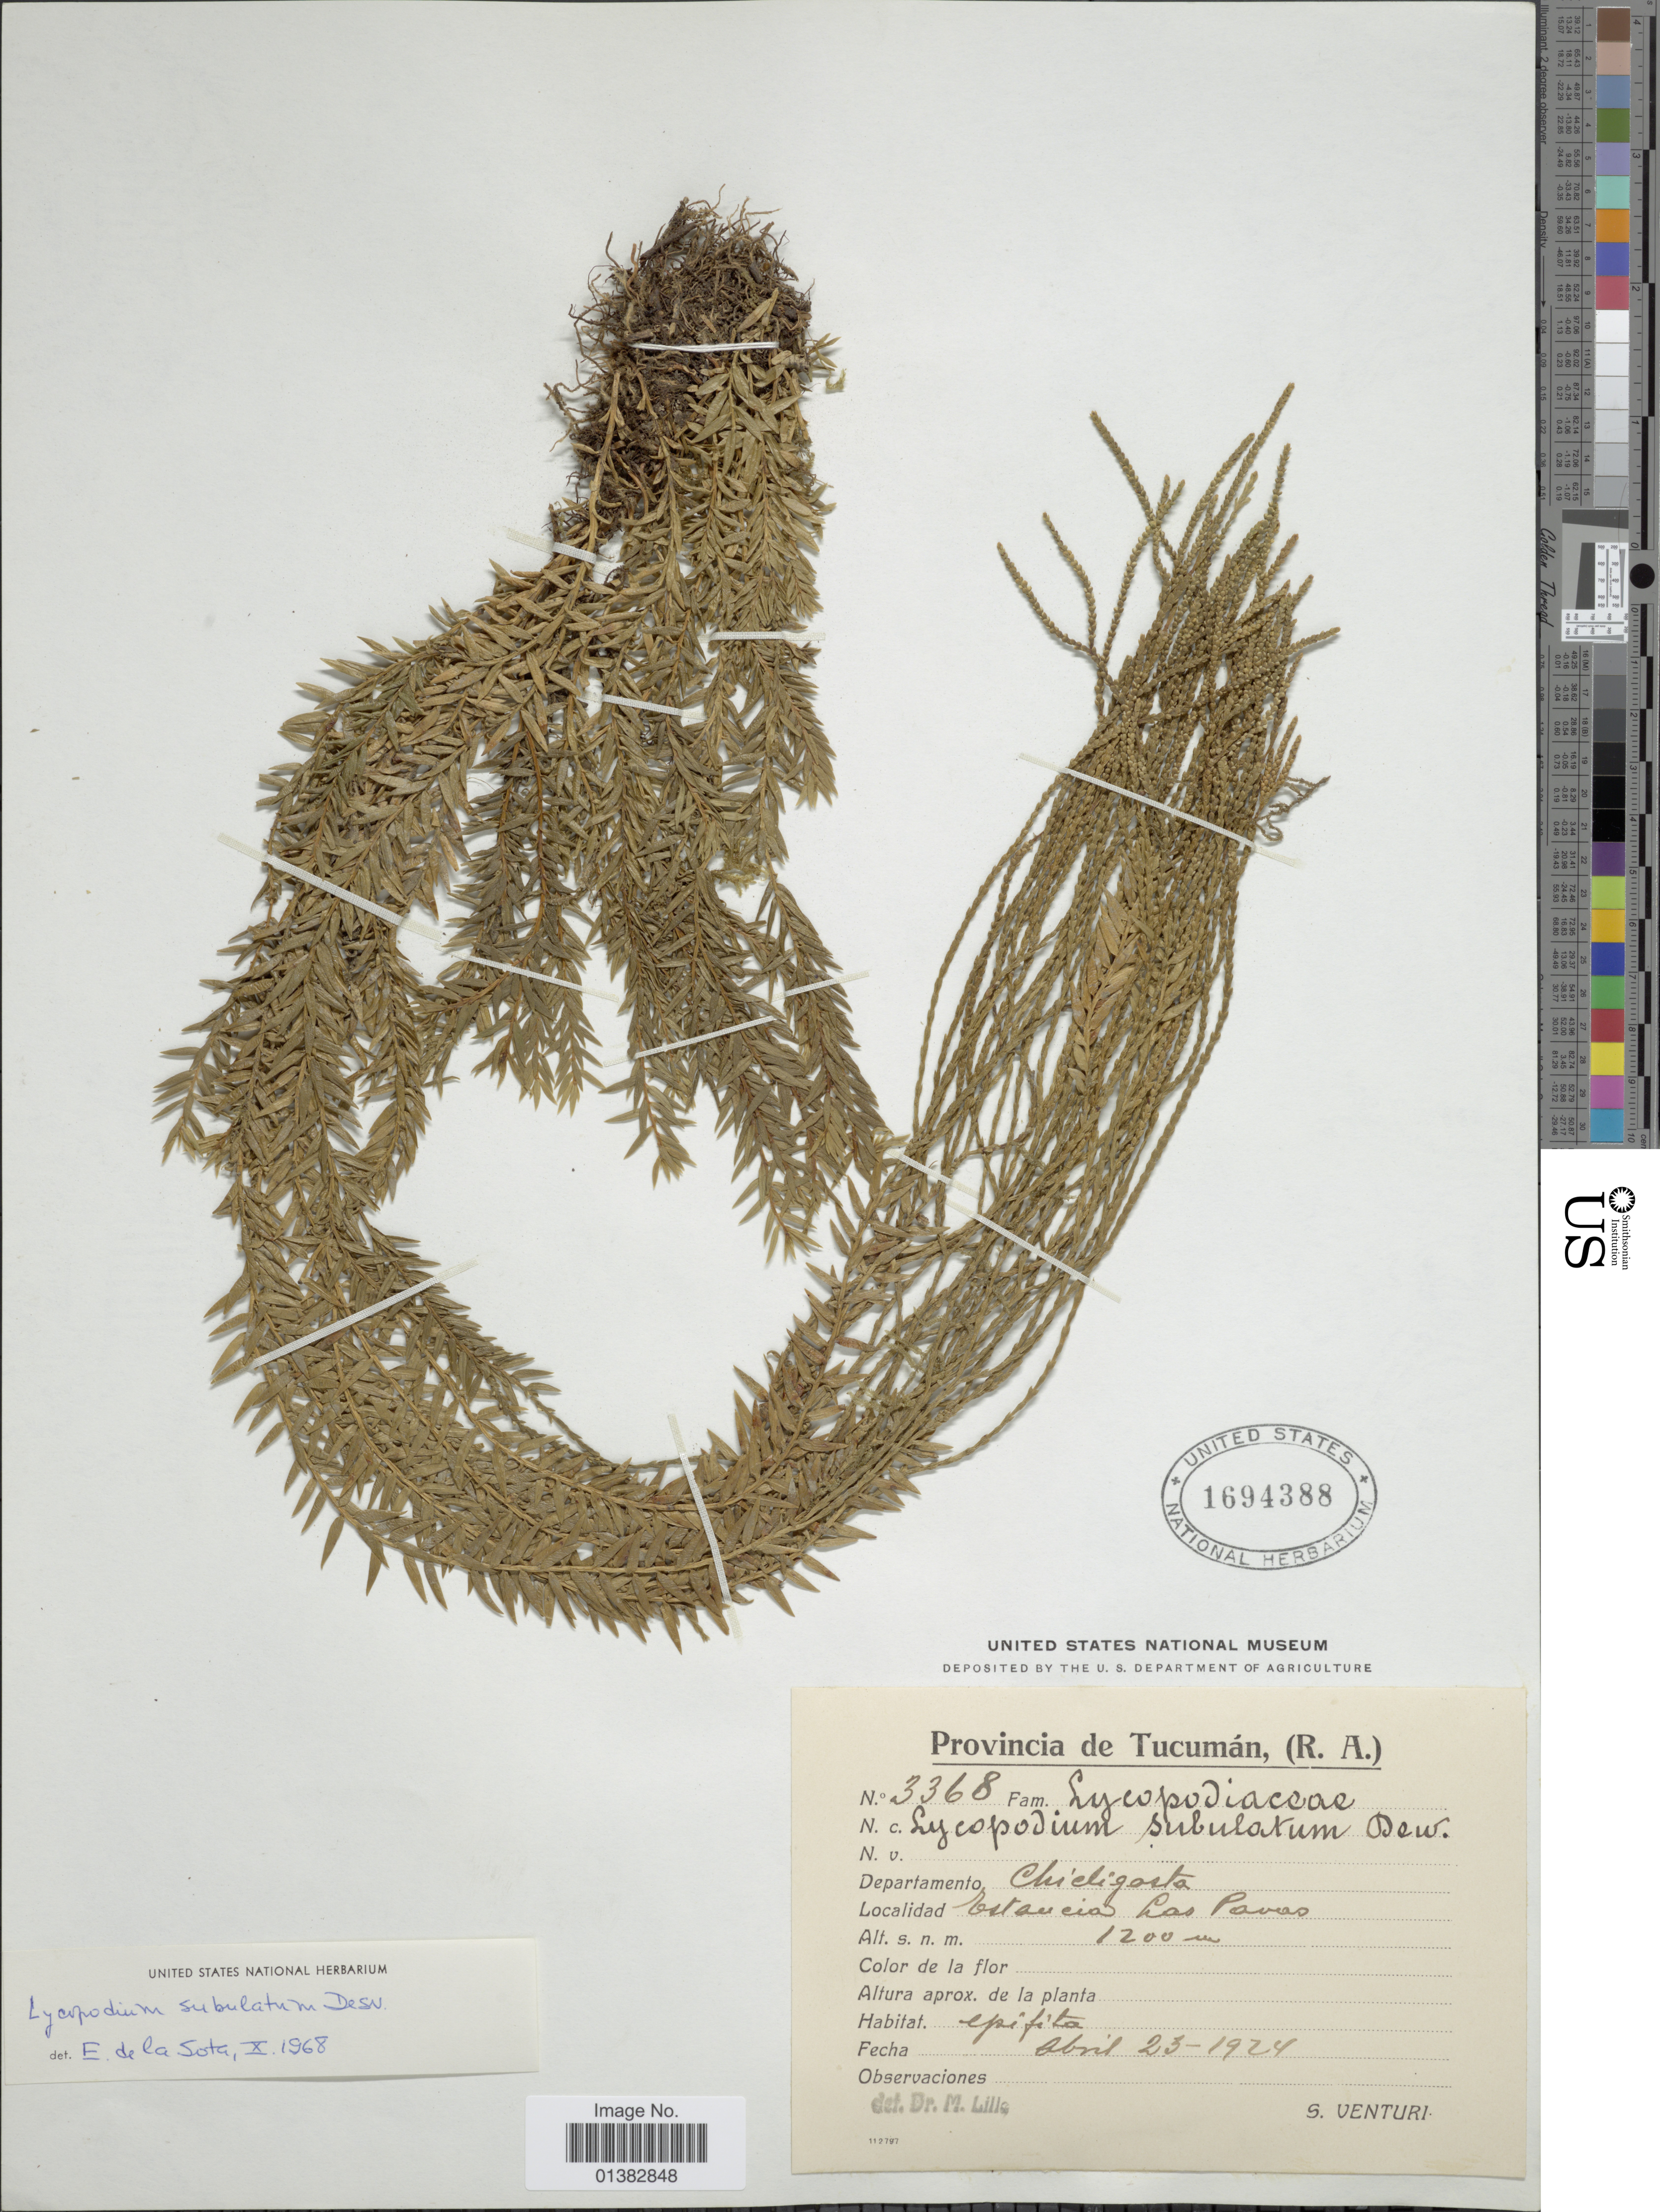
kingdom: Plantae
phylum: Tracheophyta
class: Lycopodiopsida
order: Lycopodiales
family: Lycopodiaceae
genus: Phlegmariurus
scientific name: Phlegmariurus subulatus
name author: (Desv. ex Poir.) B. Øllg.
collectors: S. Venturi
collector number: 3368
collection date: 1924-04-23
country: Argentina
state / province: Tucuman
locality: Departamento Chicligasta, Estancia Las Pavas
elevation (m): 1200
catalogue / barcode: US 1694388